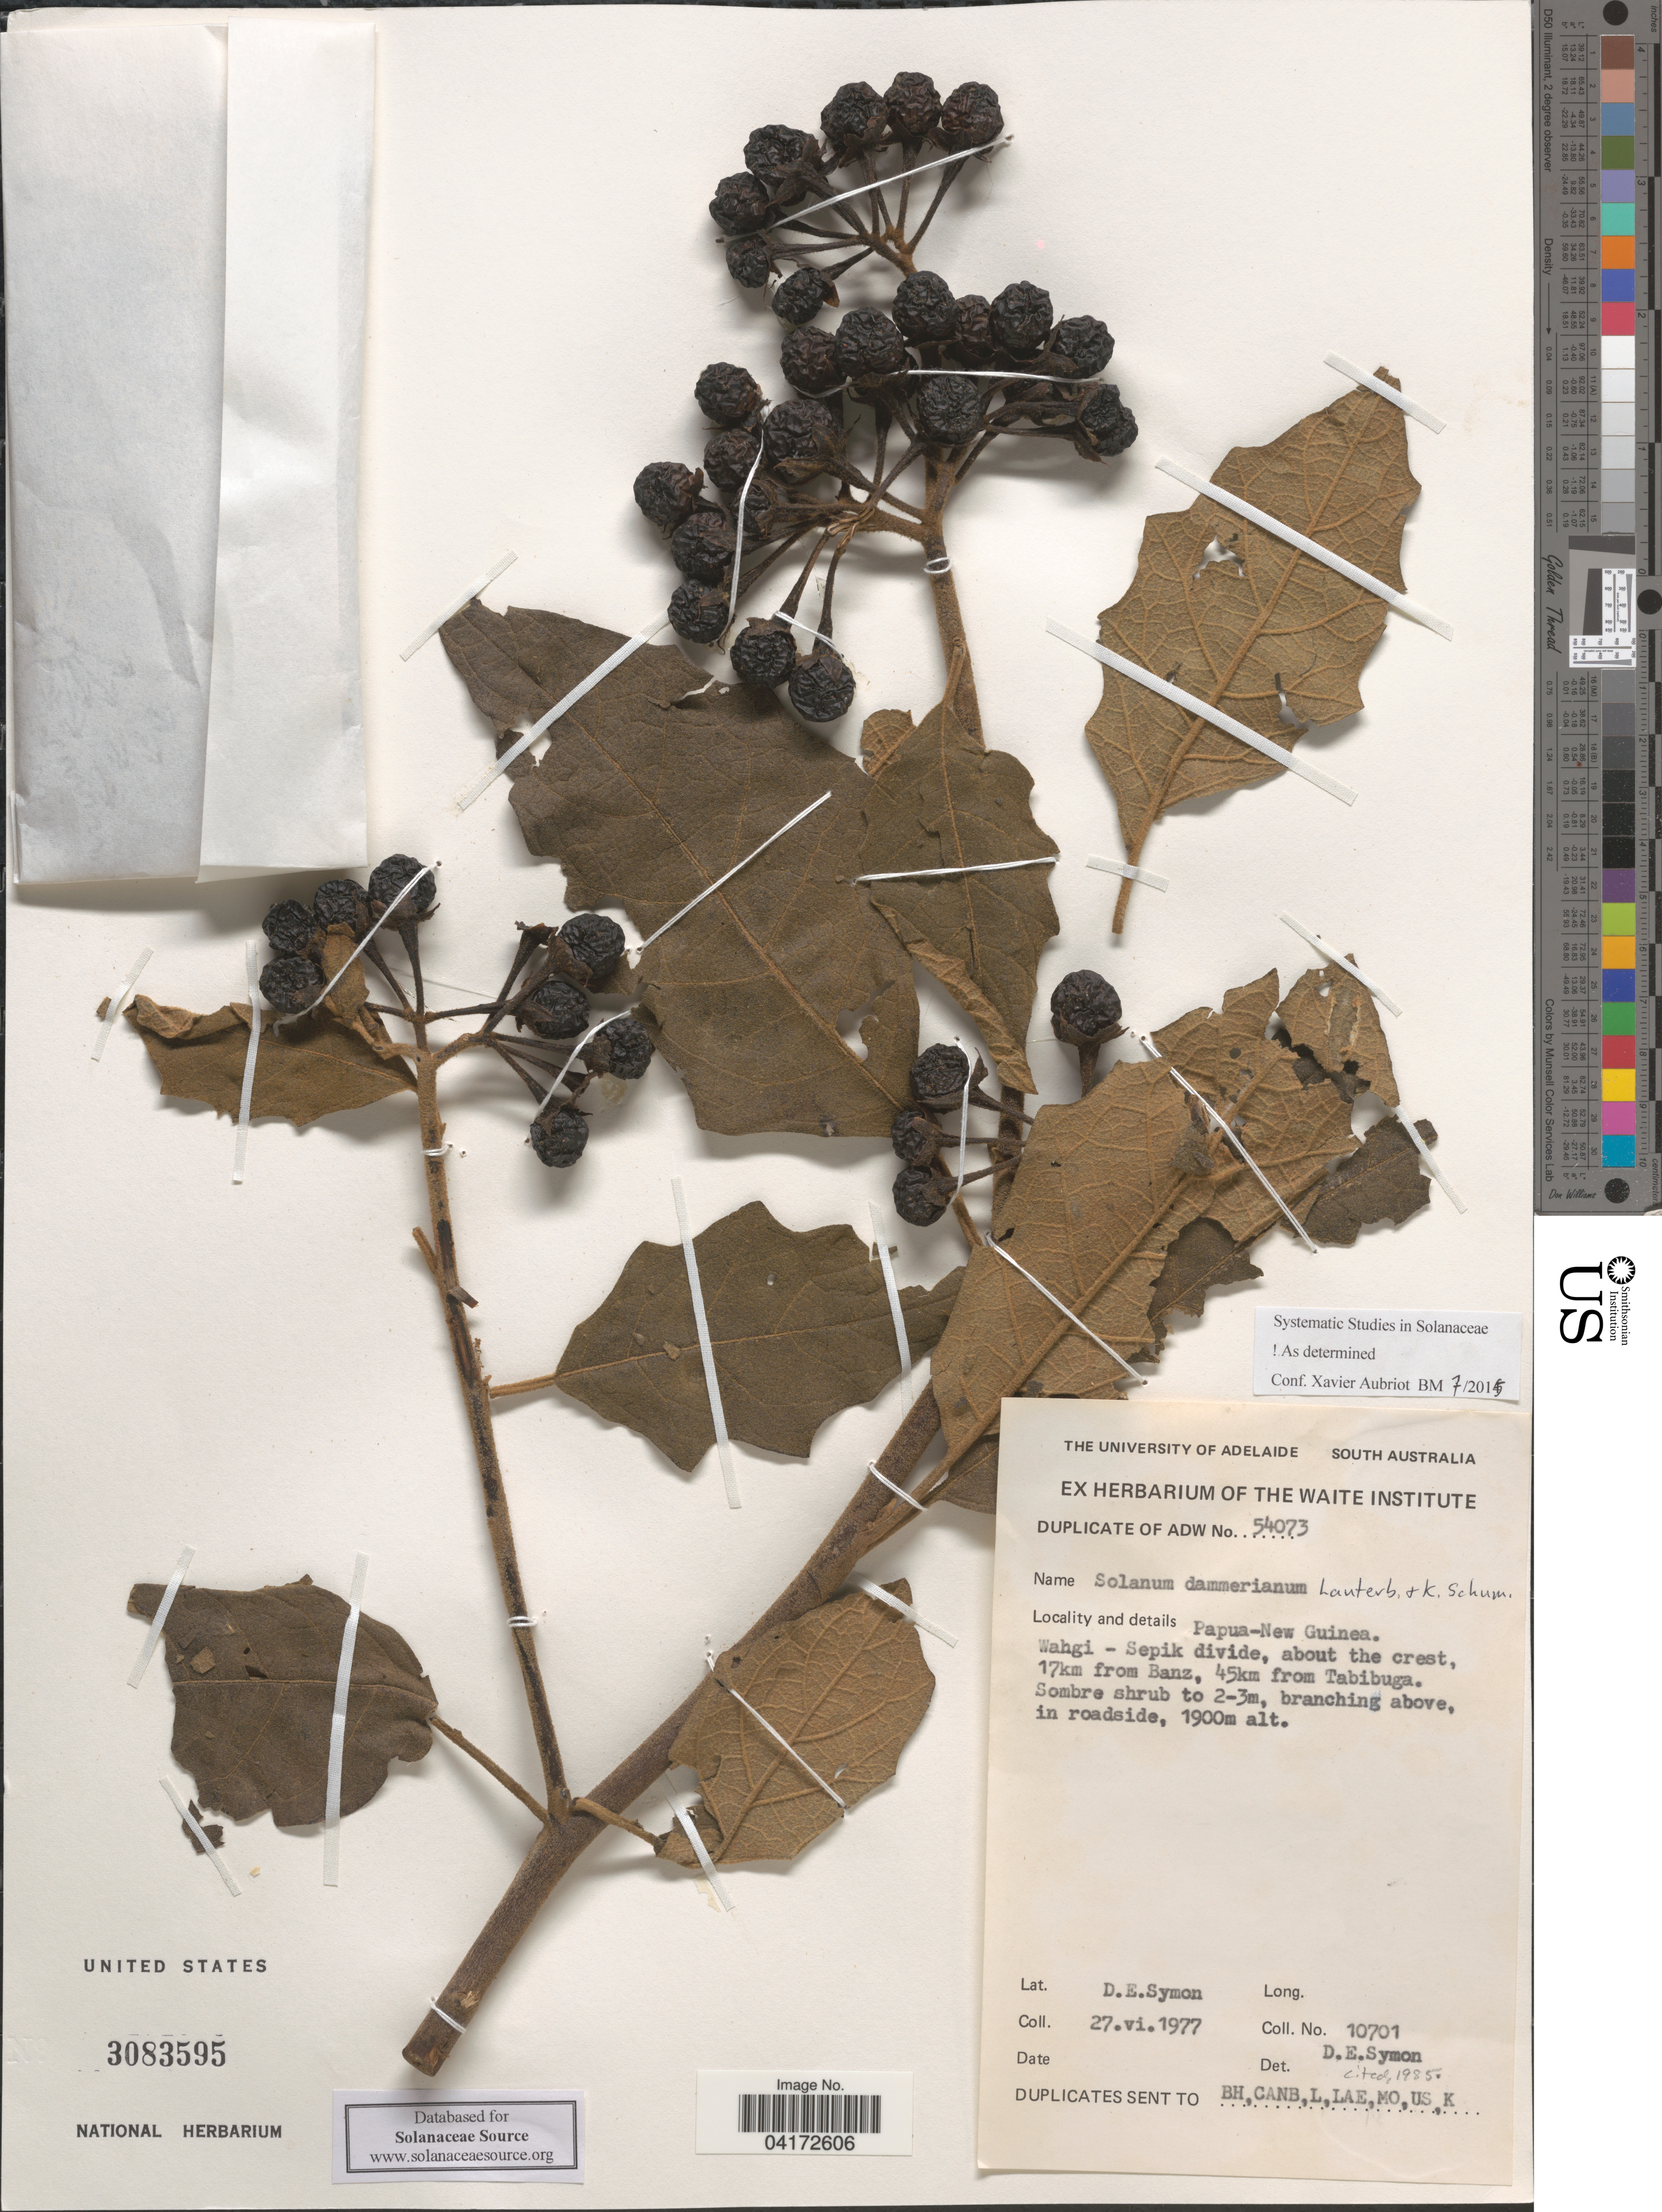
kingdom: Plantae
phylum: Tracheophyta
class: Magnoliopsida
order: Solanales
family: Solanaceae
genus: Solanum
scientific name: Solanum dammerianum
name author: Lauterb.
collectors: D. Symon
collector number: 10701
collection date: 1977-06-27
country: Papua New Guinea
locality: Wahgi - Sepik divide, about the crest, 17km from Banz, 45km from Tabibuga.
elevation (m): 1900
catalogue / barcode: US 3083595